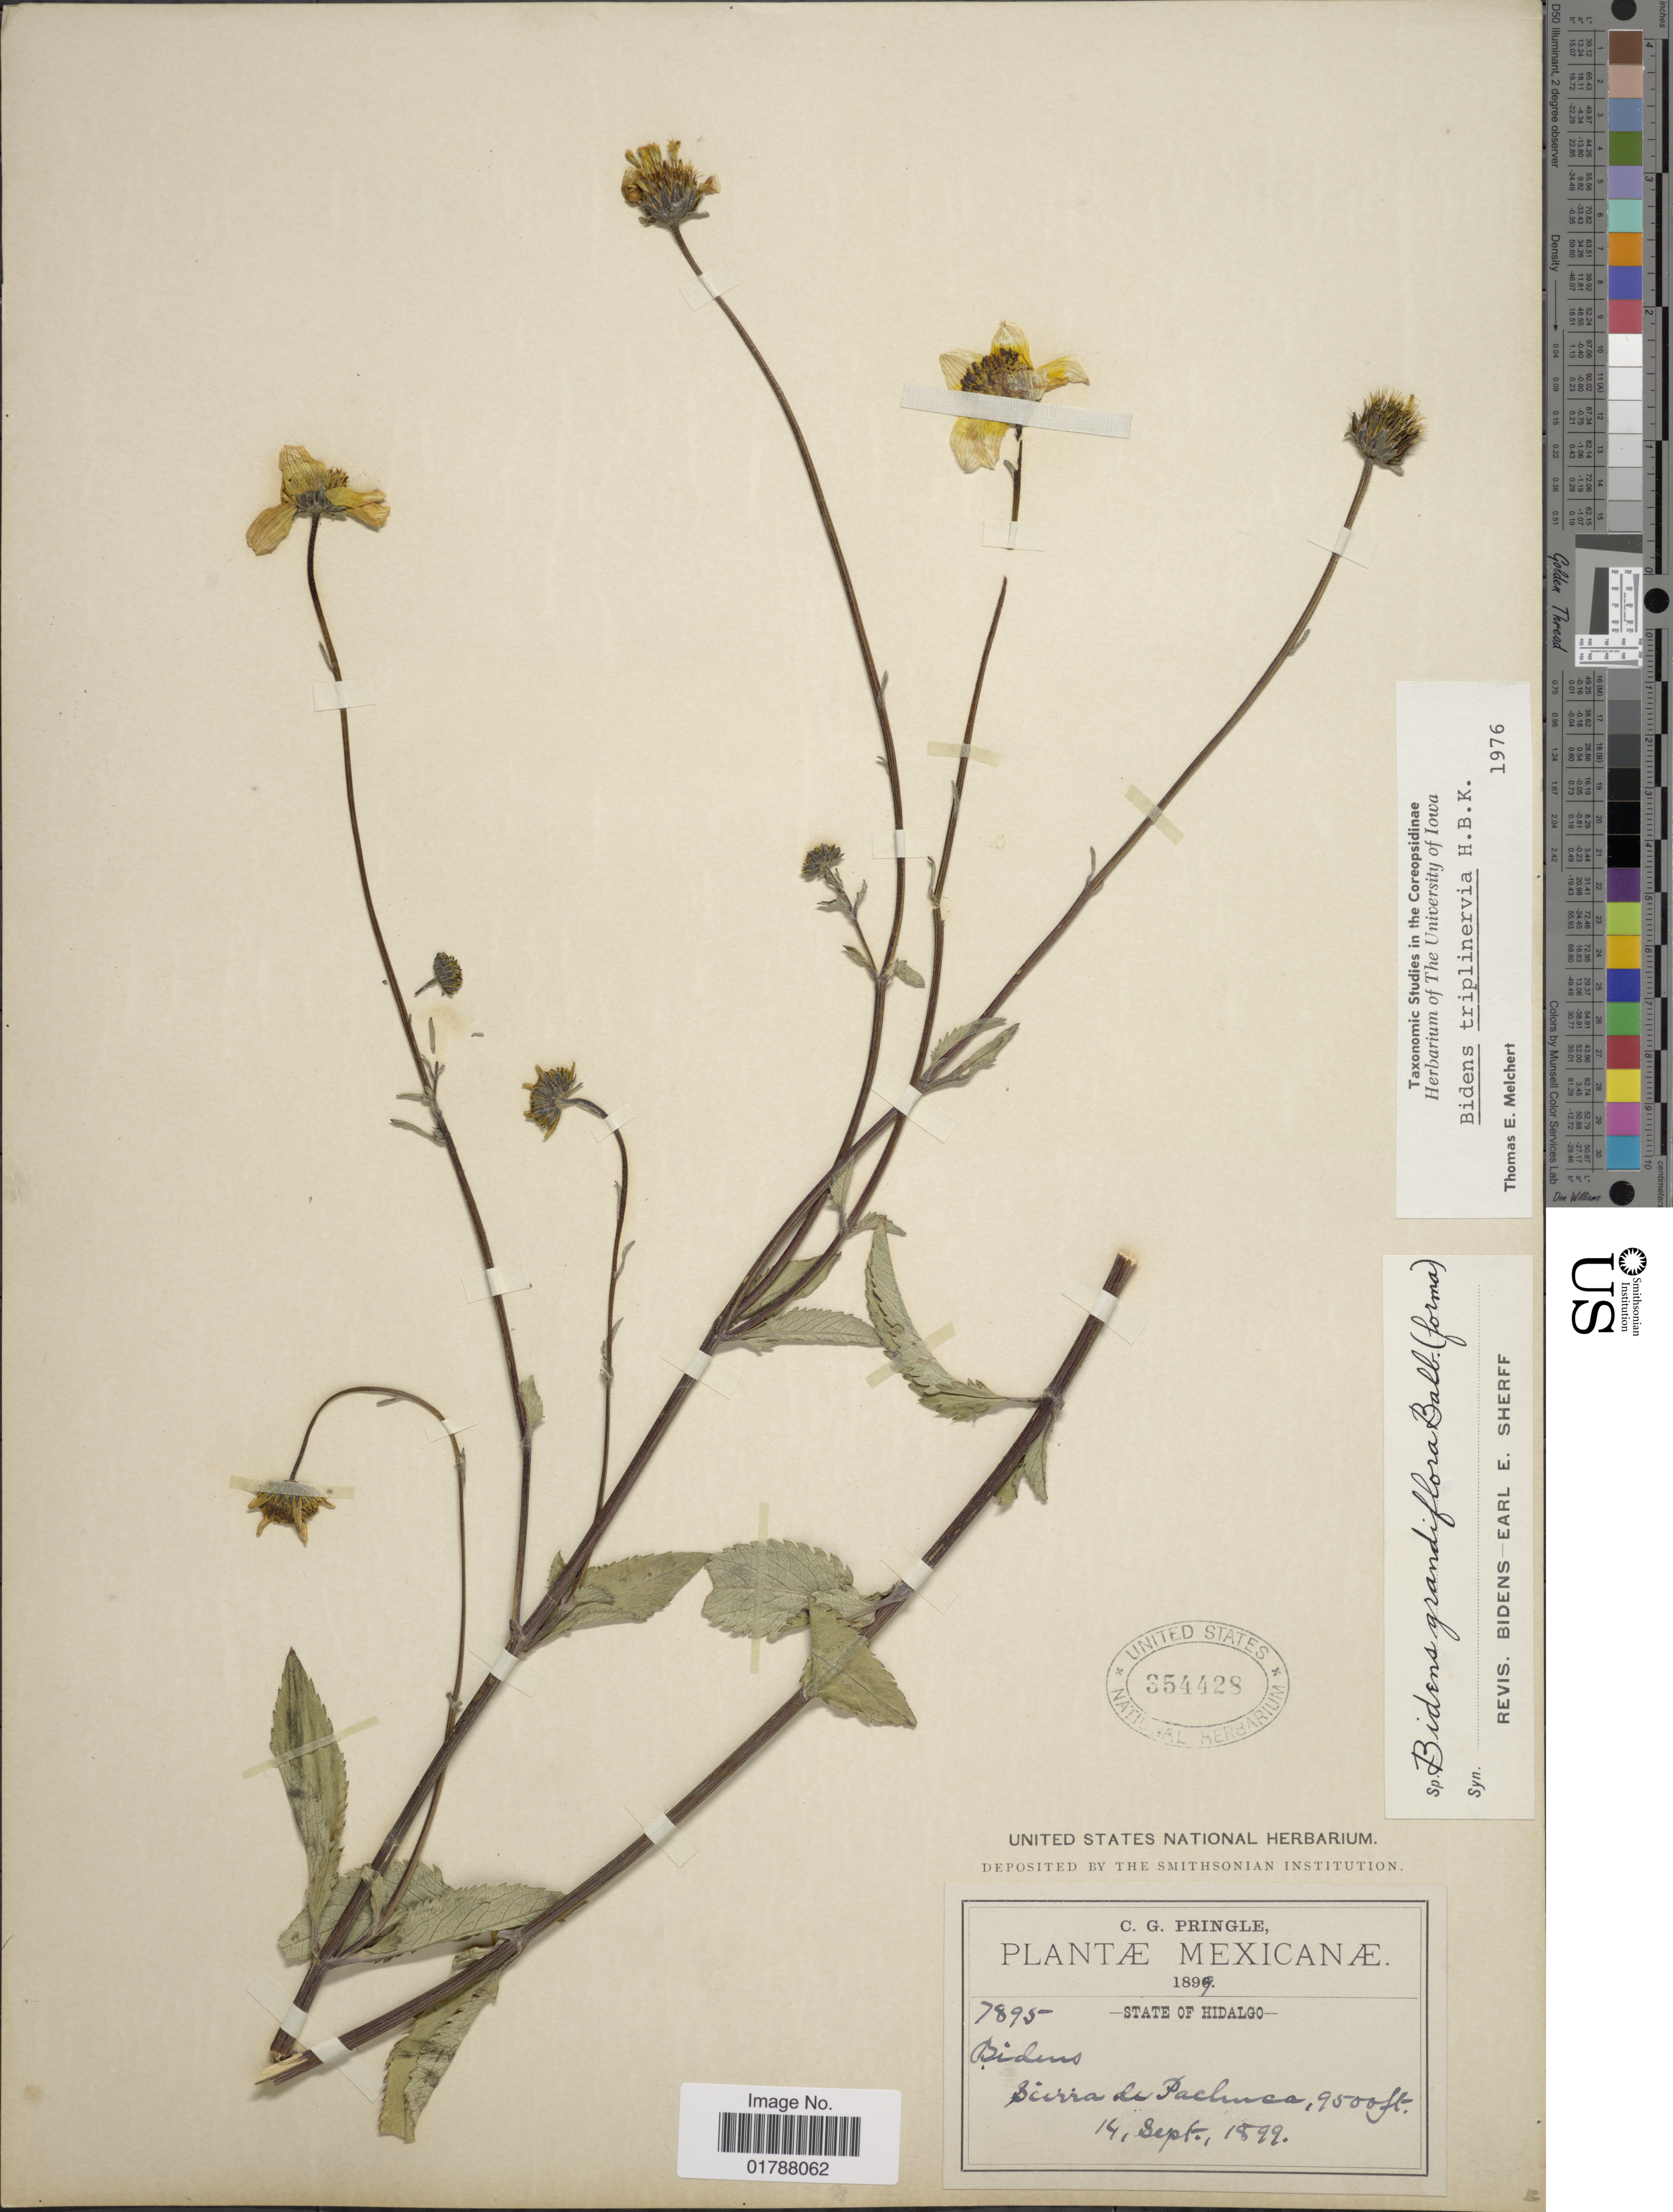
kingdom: Plantae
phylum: Tracheophyta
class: Magnoliopsida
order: Asterales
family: Asteraceae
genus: Bidens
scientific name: Bidens triplinervia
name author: Kunth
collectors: C. G. Pringle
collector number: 7895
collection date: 1899-09-14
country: Mexico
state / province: Hidalgo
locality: State of Hidalgo, Sierra de Pachuca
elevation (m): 2896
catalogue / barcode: US 354428